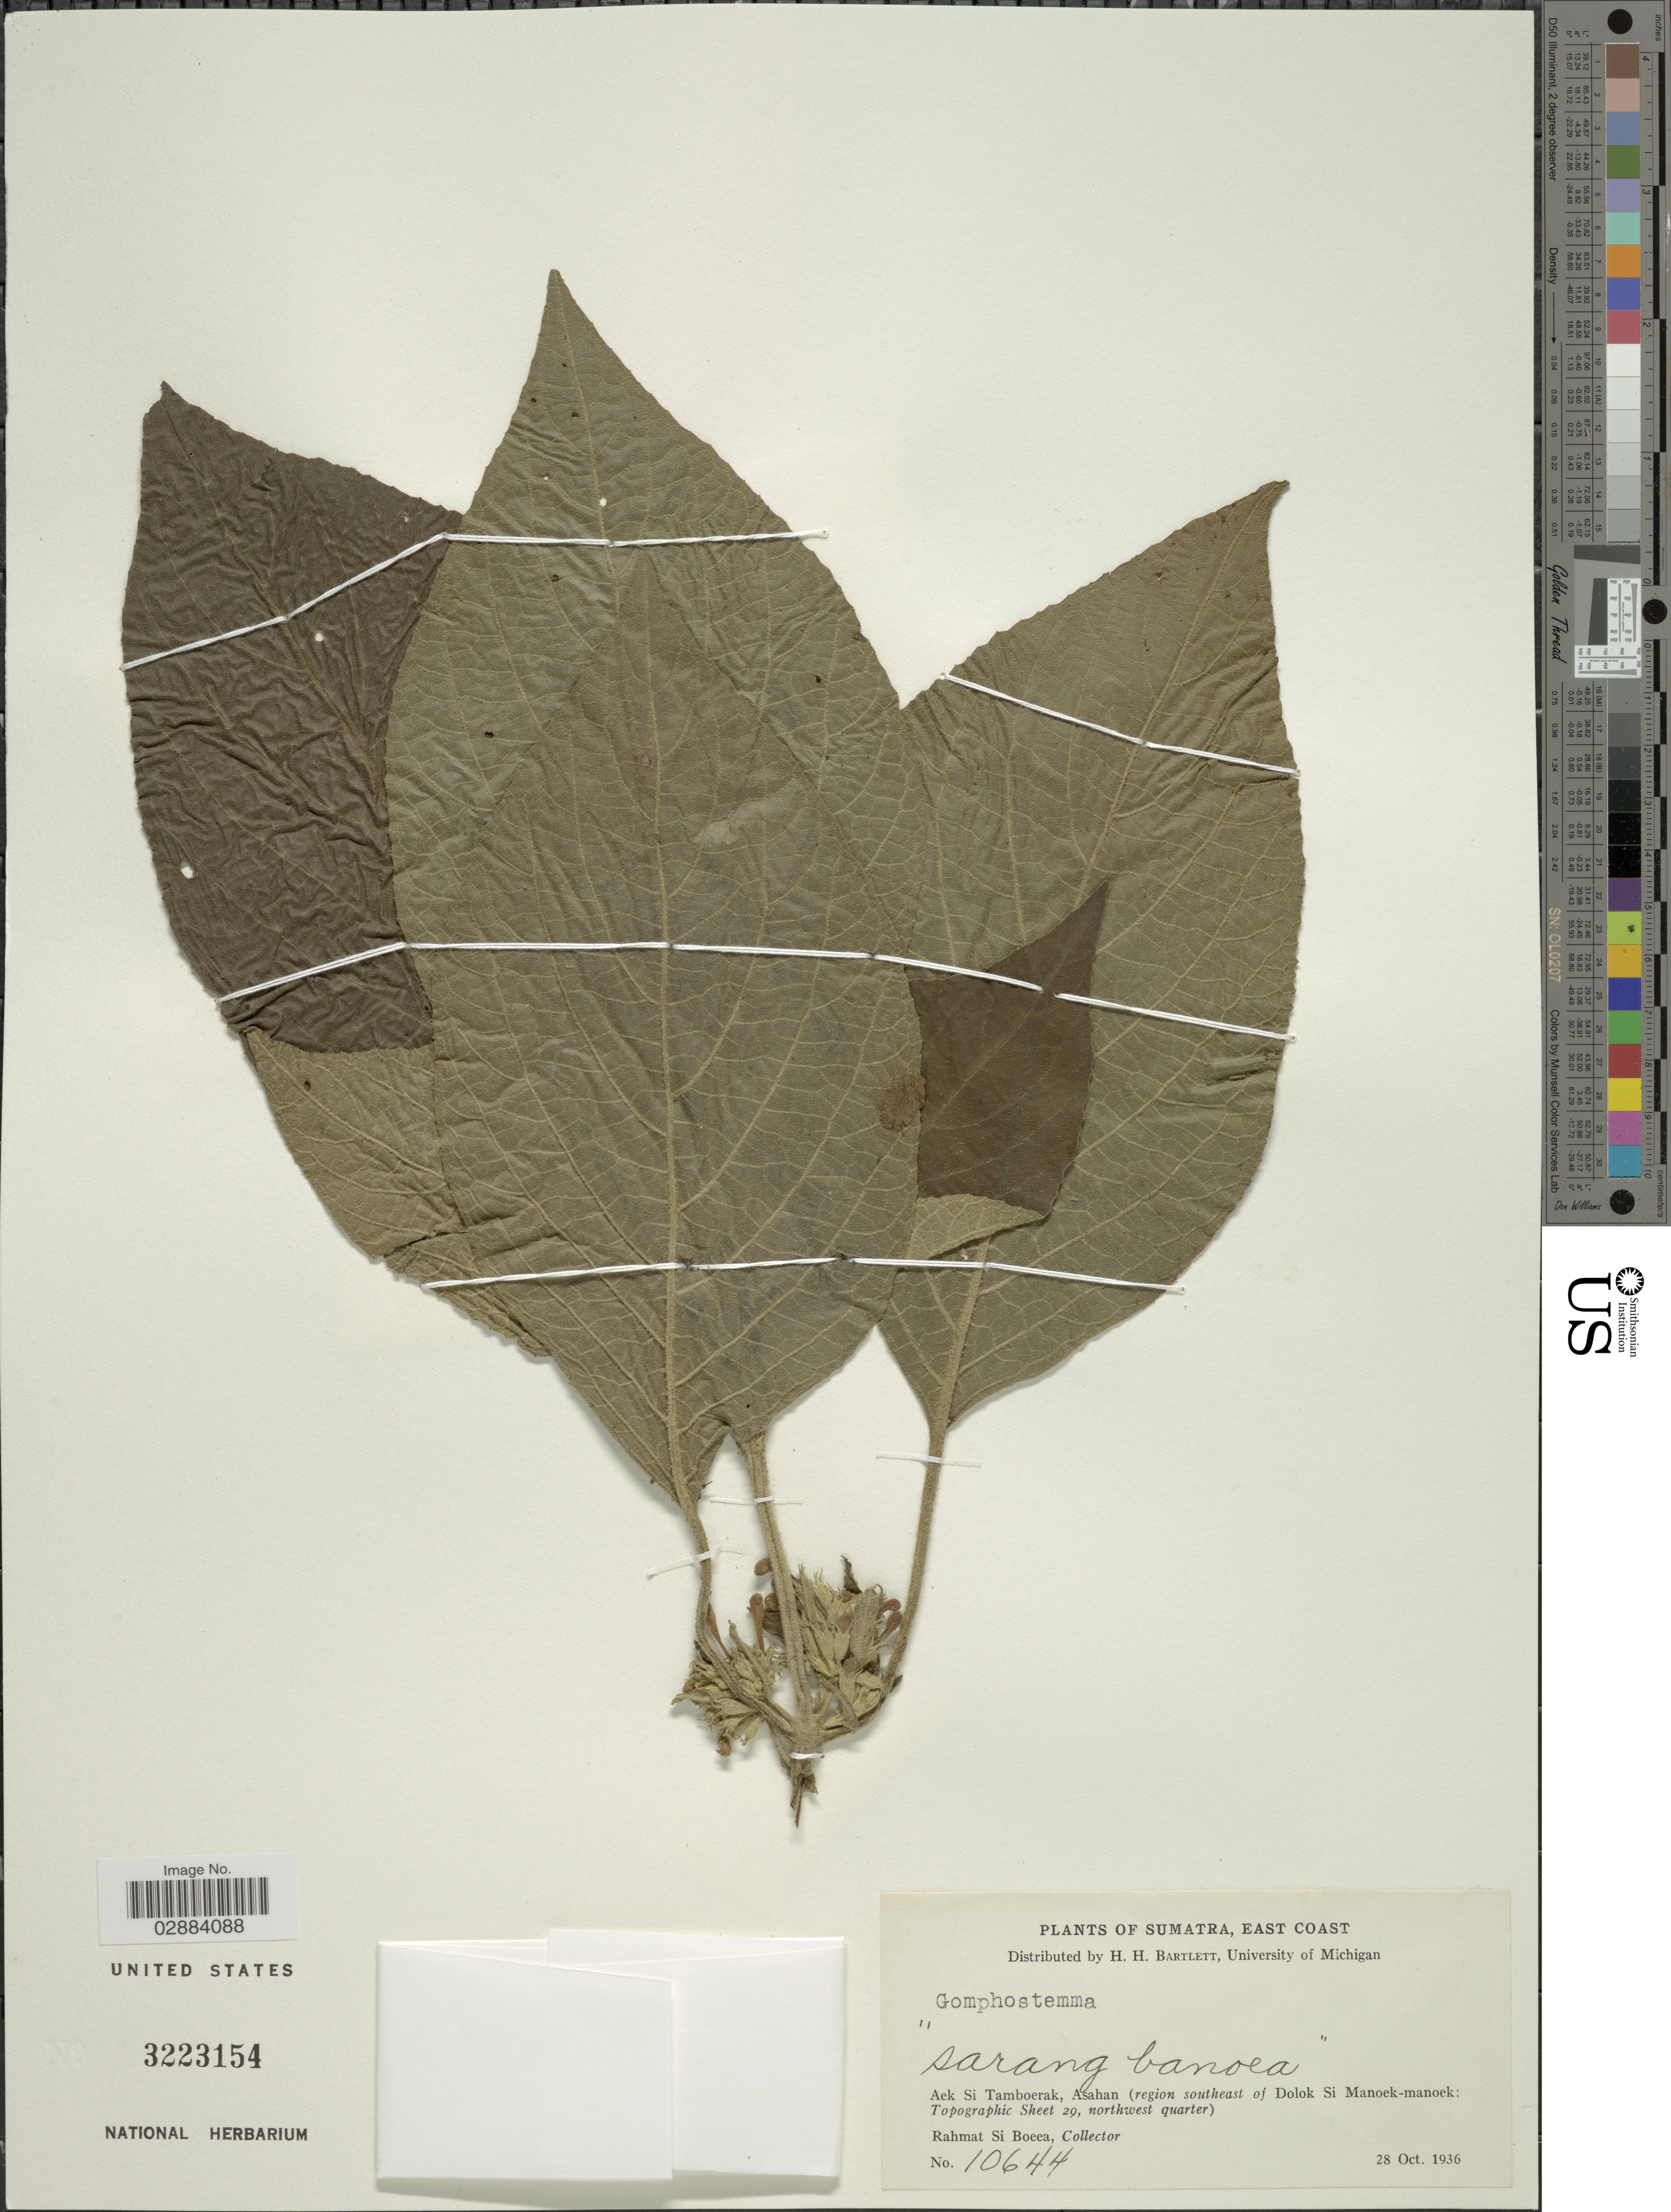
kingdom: Plantae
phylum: Tracheophyta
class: Magnoliopsida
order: Lamiales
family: Acanthaceae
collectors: Rahmat Si Boeea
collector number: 10644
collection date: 1936-10-28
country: Indonesia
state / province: Sumatra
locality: Sumatra, East Coast. Aek Si Tamboerak, Asahan (region southeast of Dolok Si Manoek-manoek: Topographic Sheet 29, northwest quarter).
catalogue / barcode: US 3223154